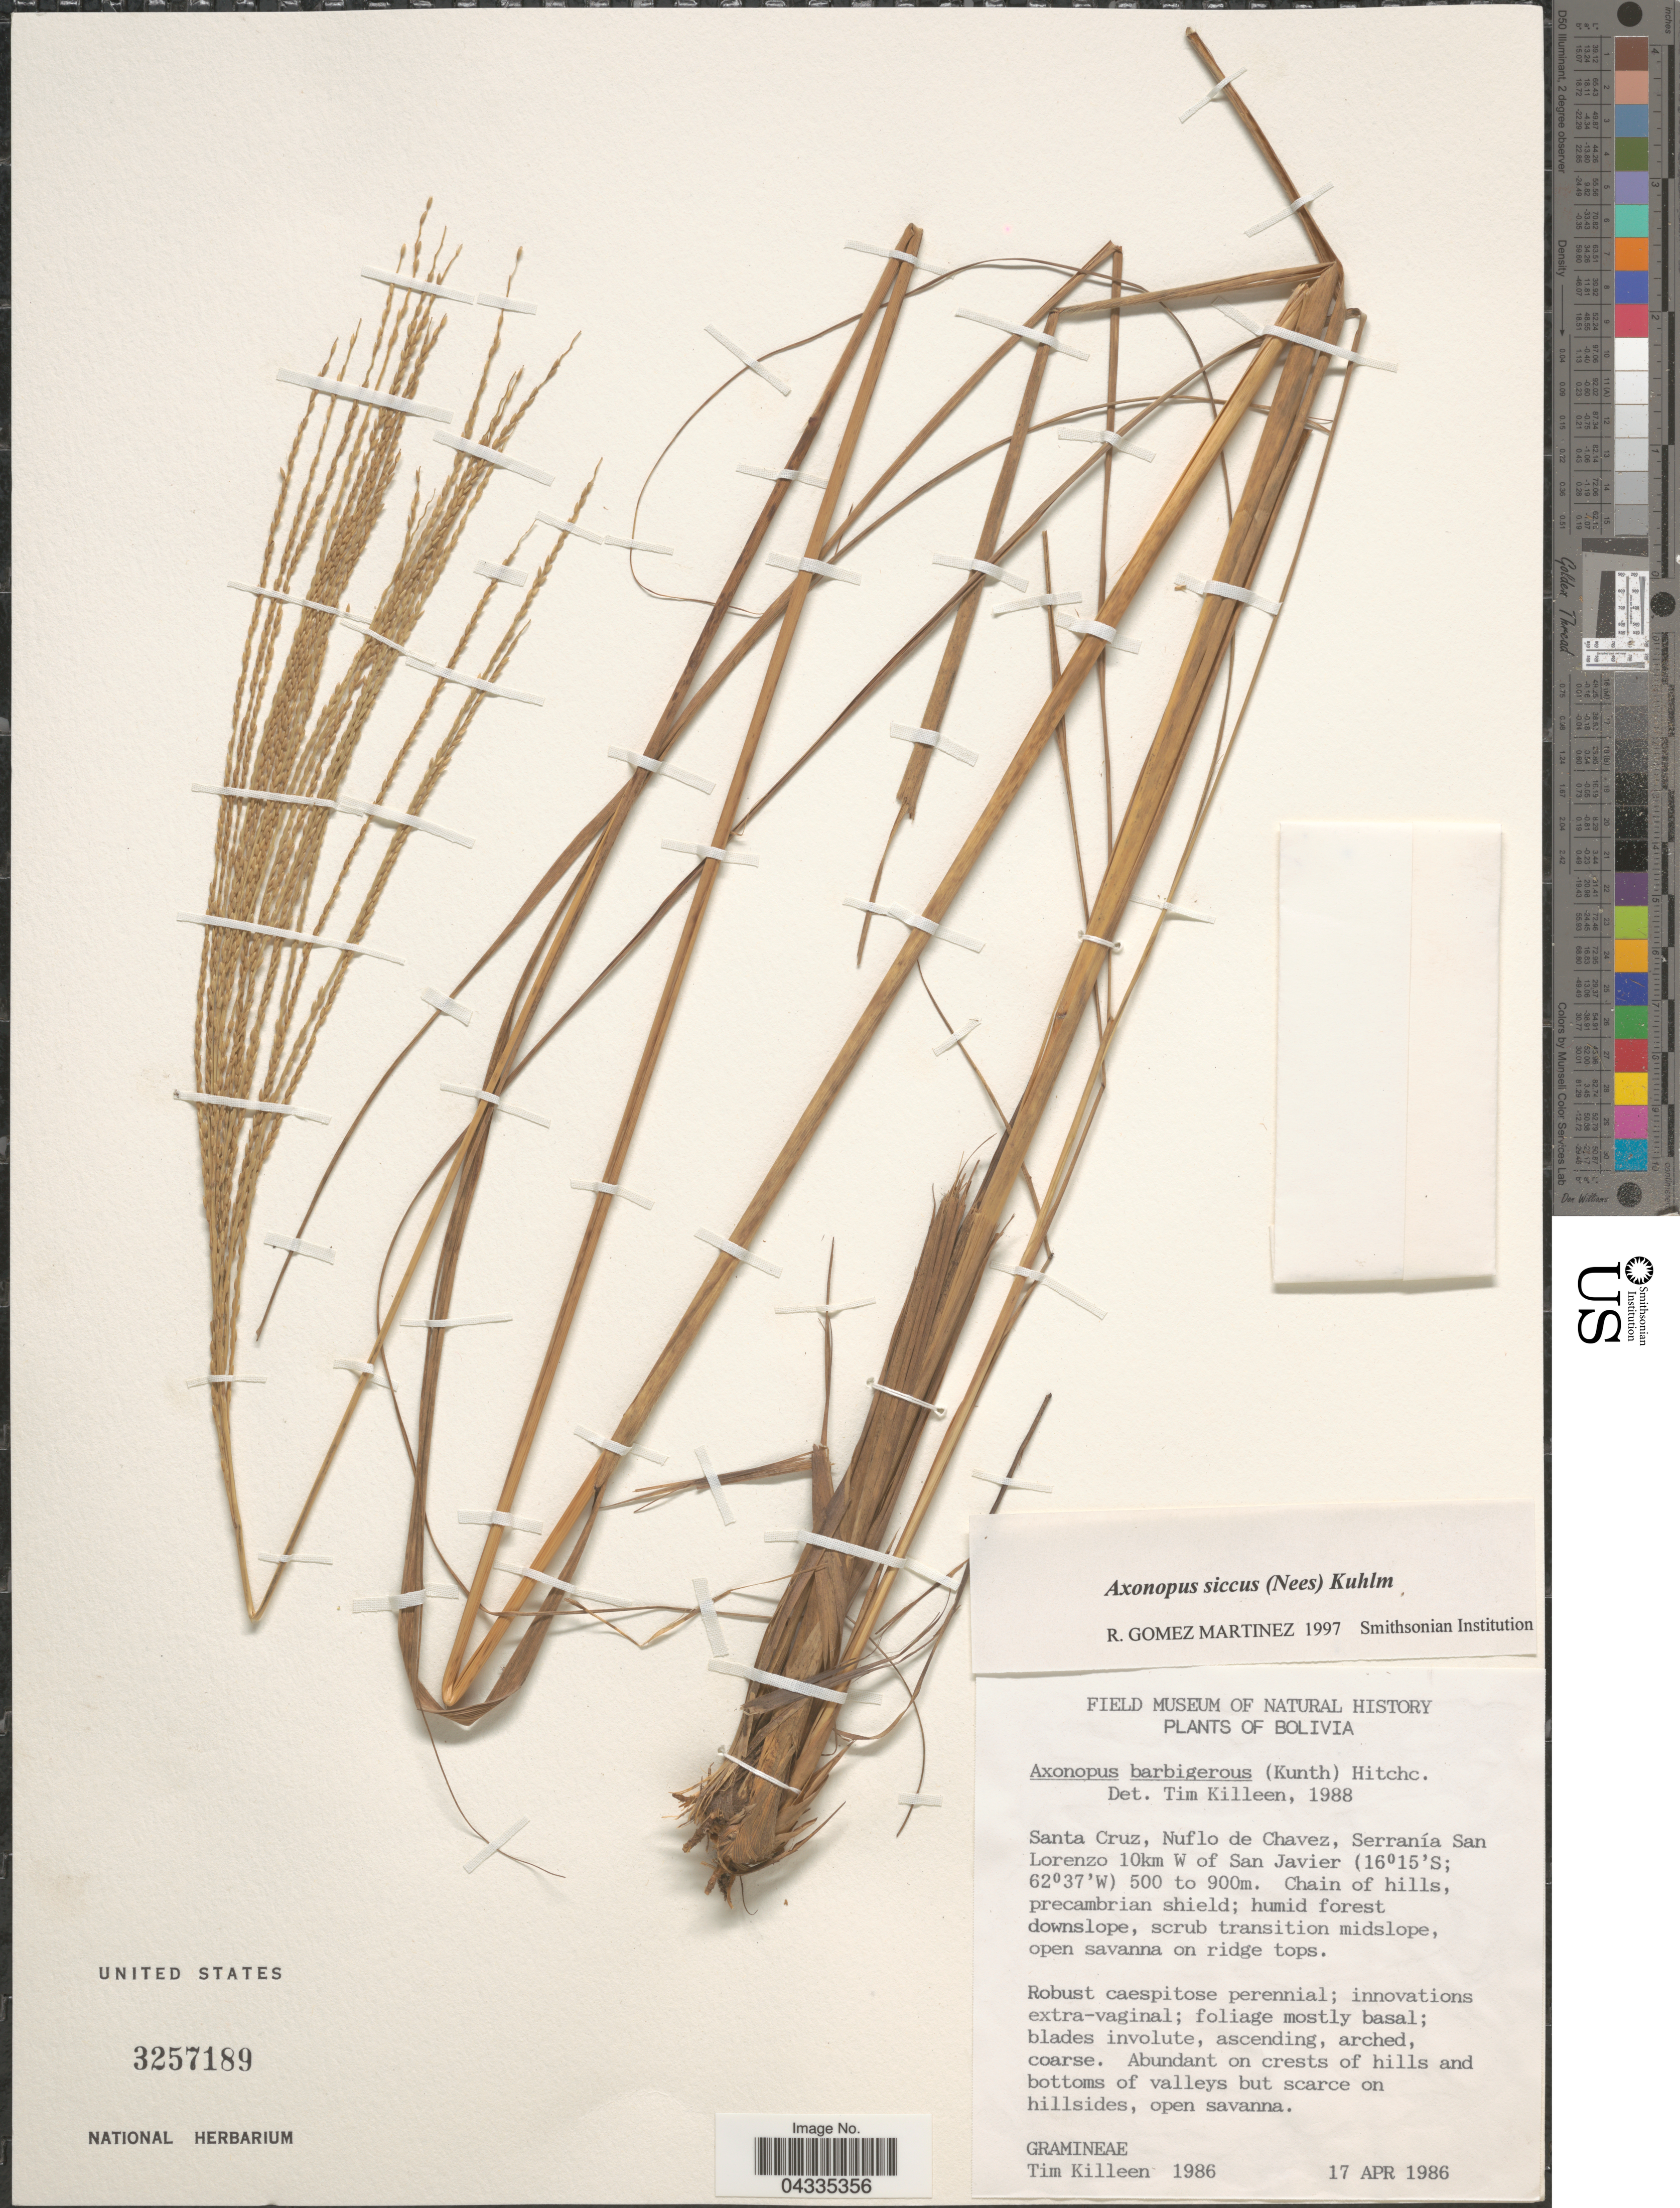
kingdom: Plantae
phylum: Tracheophyta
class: Liliopsida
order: Poales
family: Poaceae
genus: Axonopus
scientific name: Axonopus siccus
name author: (Nees) Kuhlm.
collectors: T. J. Killeen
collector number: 1986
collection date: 1986-04-17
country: Bolivia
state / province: Santa Cruz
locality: Nuflo de Chavez, Serranía San Lorenzo 10km W of San Javier. Chain of hills, precambrian shield; humid forest downslope, scrub transition midslope, open savanna on ridge tops.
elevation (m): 500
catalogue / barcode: US 3257189